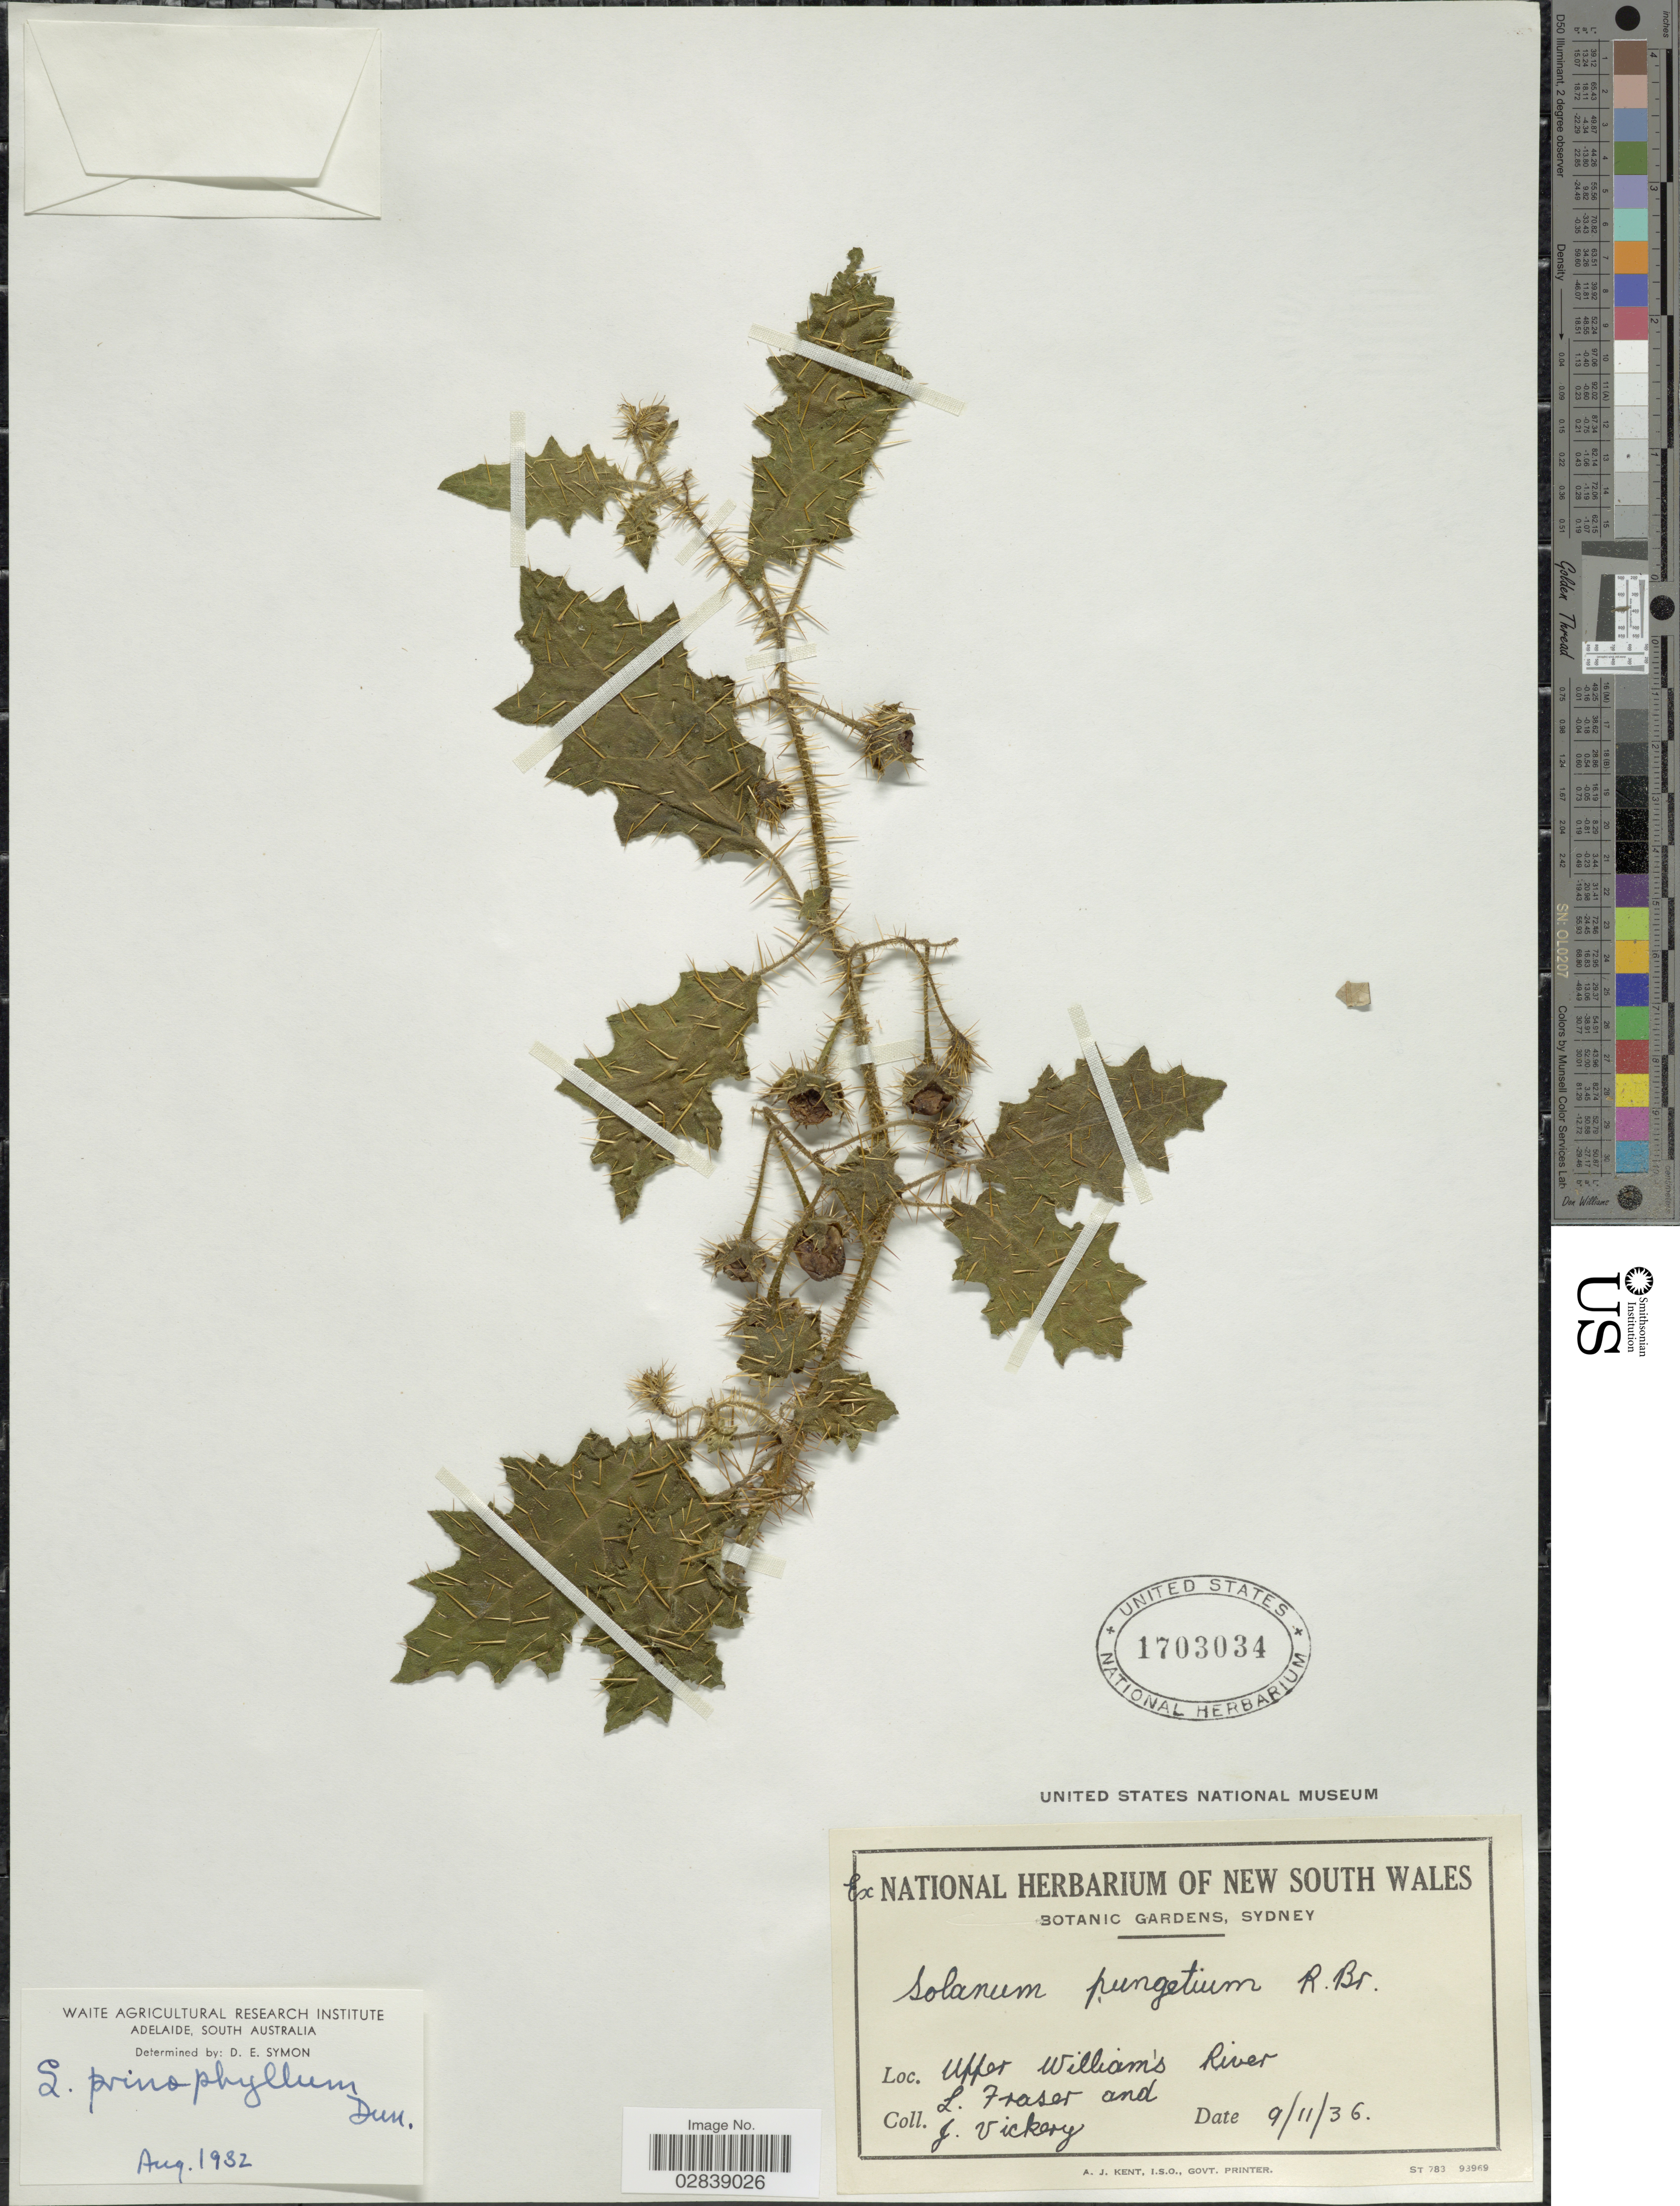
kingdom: Plantae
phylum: Tracheophyta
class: Magnoliopsida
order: Solanales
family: Solanaceae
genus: Solanum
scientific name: Solanum prinophyllum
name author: Dunal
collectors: L. Fraser & J. Vickery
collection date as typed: Transcribed d/m/y: 9/11/36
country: Australia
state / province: New South Wales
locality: Upper William's River.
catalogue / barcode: US 1703034